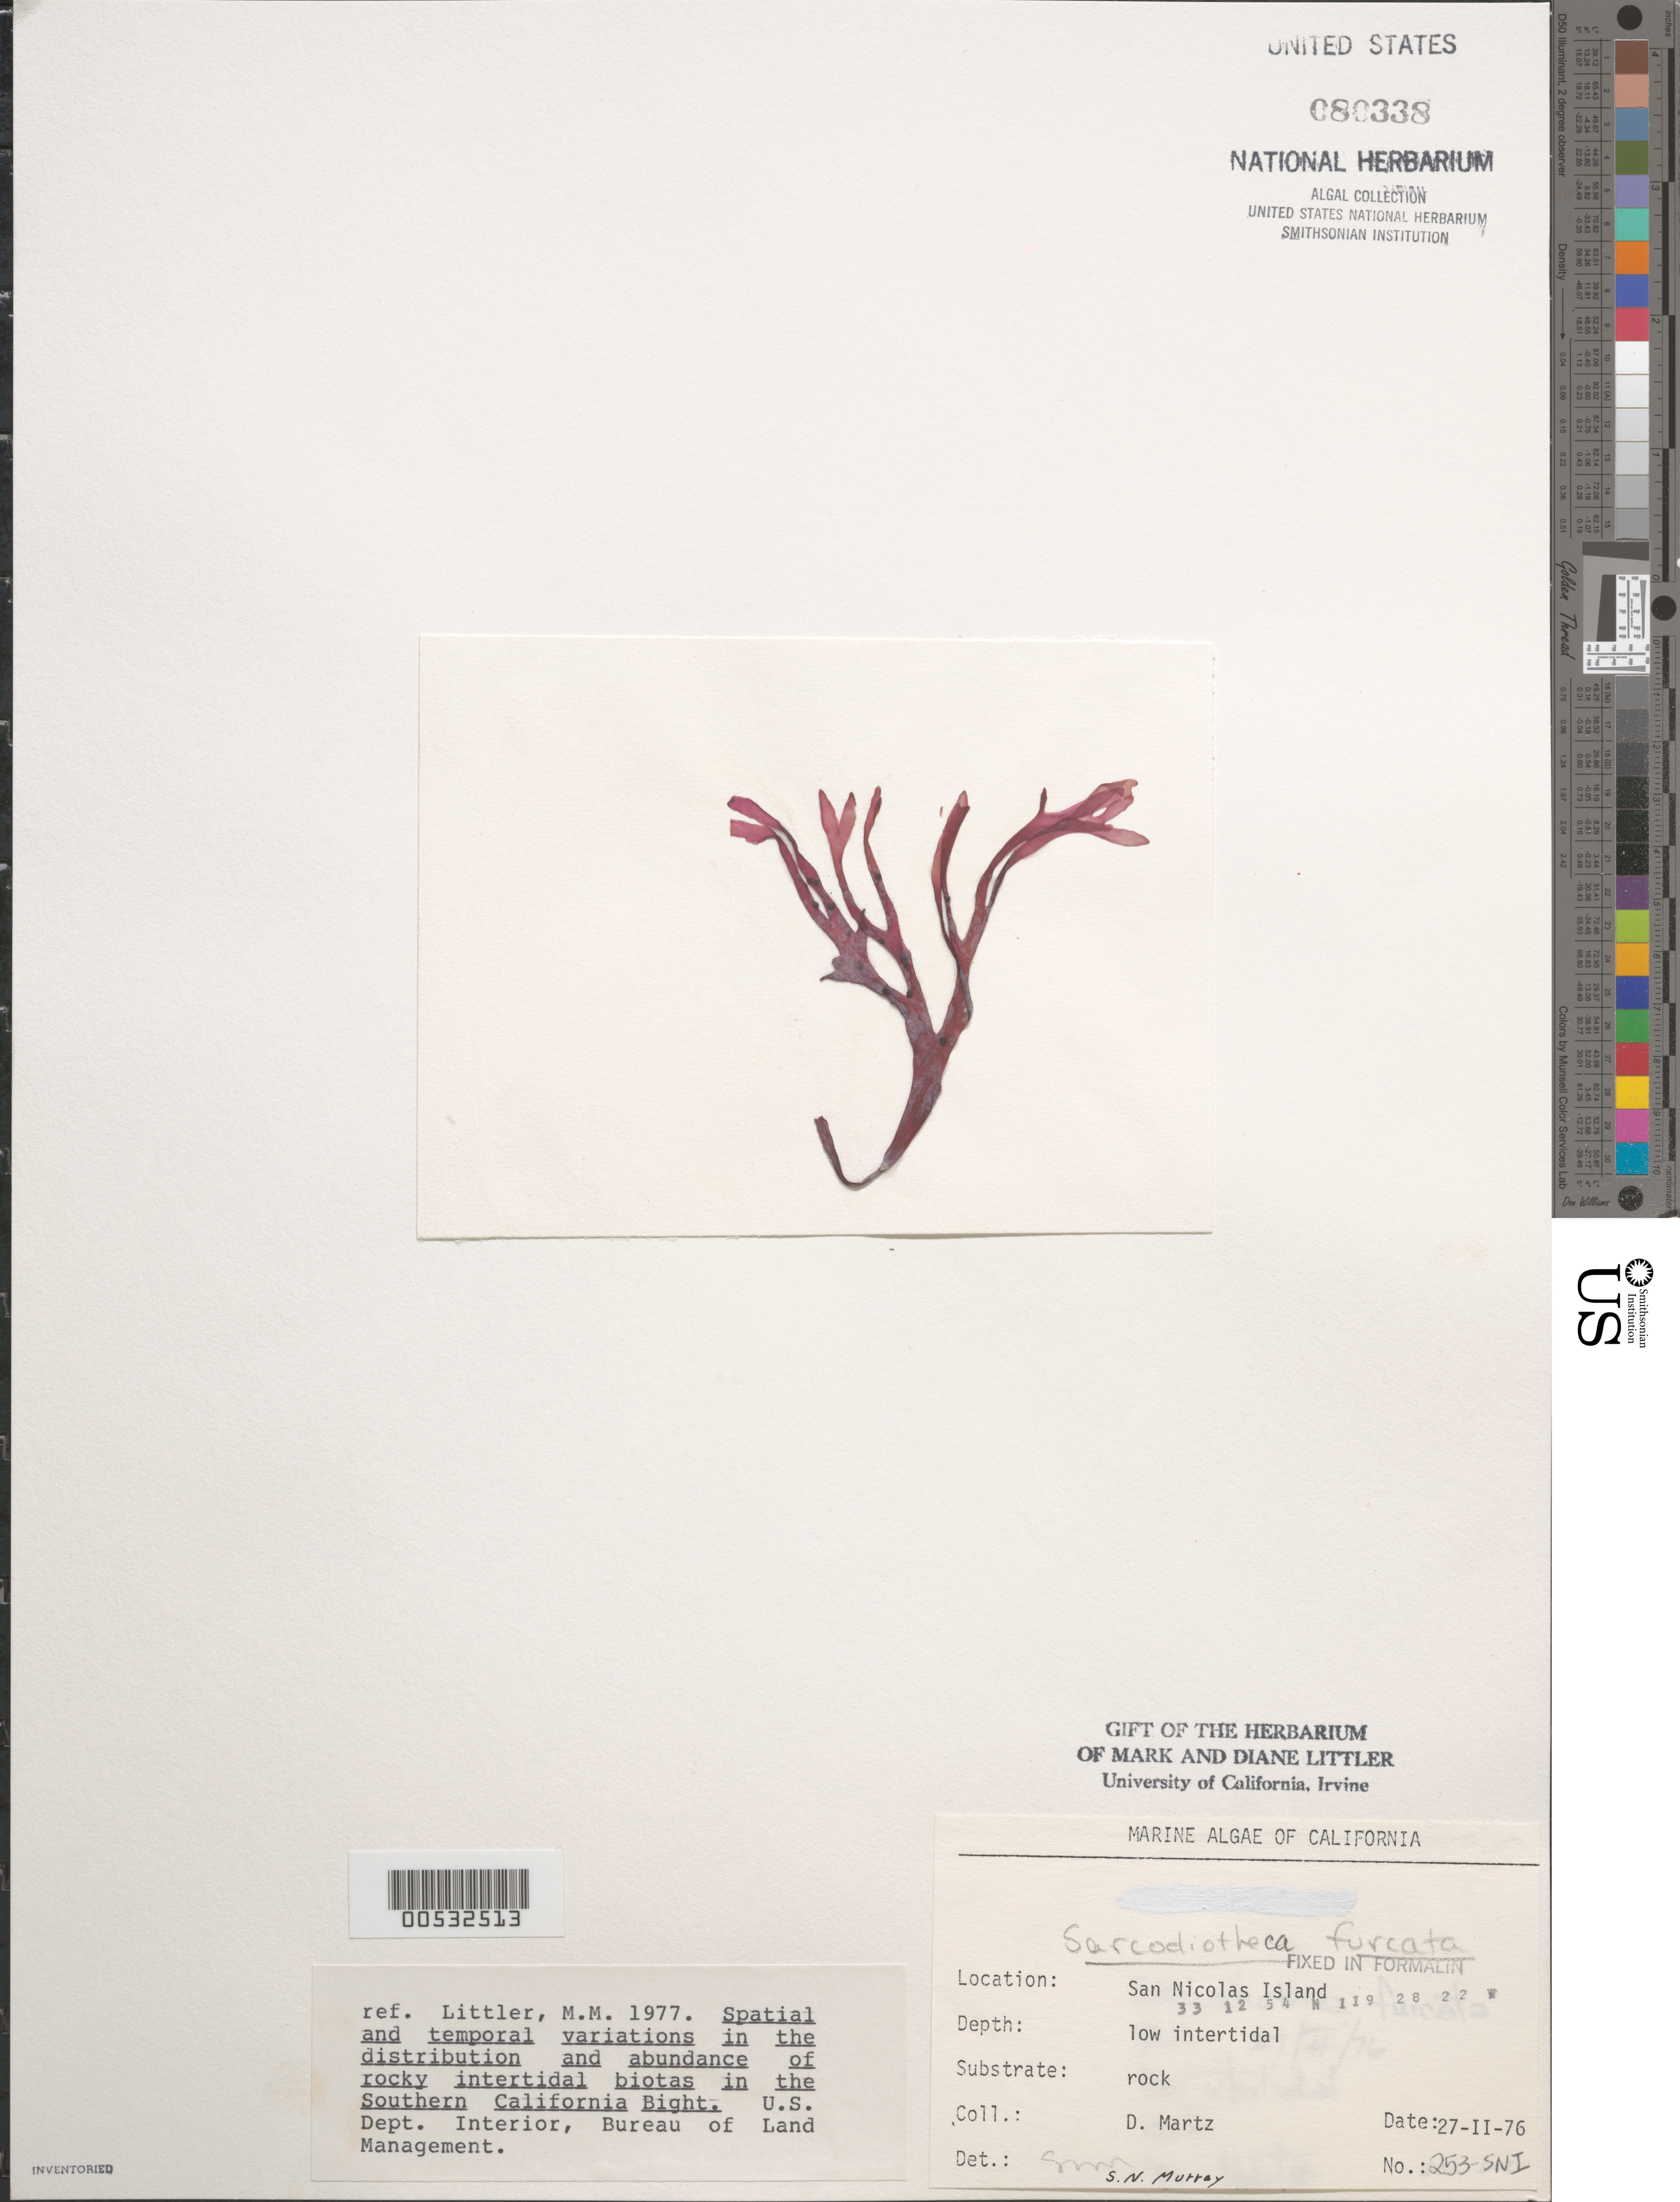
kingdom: Plantae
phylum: Rhodophyta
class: Florideophyceae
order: Gigartinales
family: Solieriaceae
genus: Sarcodiotheca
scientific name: Sarcodiotheca furcata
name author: (Setch. & N.L. Gardner) Kylin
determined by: Murray, S. N.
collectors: D. Martz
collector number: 253-sni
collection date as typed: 27 Feb 1976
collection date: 1976-02-27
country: United States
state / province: California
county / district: Ventura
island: San Nicolas Island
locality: Dutch Harbor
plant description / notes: BLM-SOCALBIGHT Rocky Intertidal Survey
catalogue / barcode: US 80338